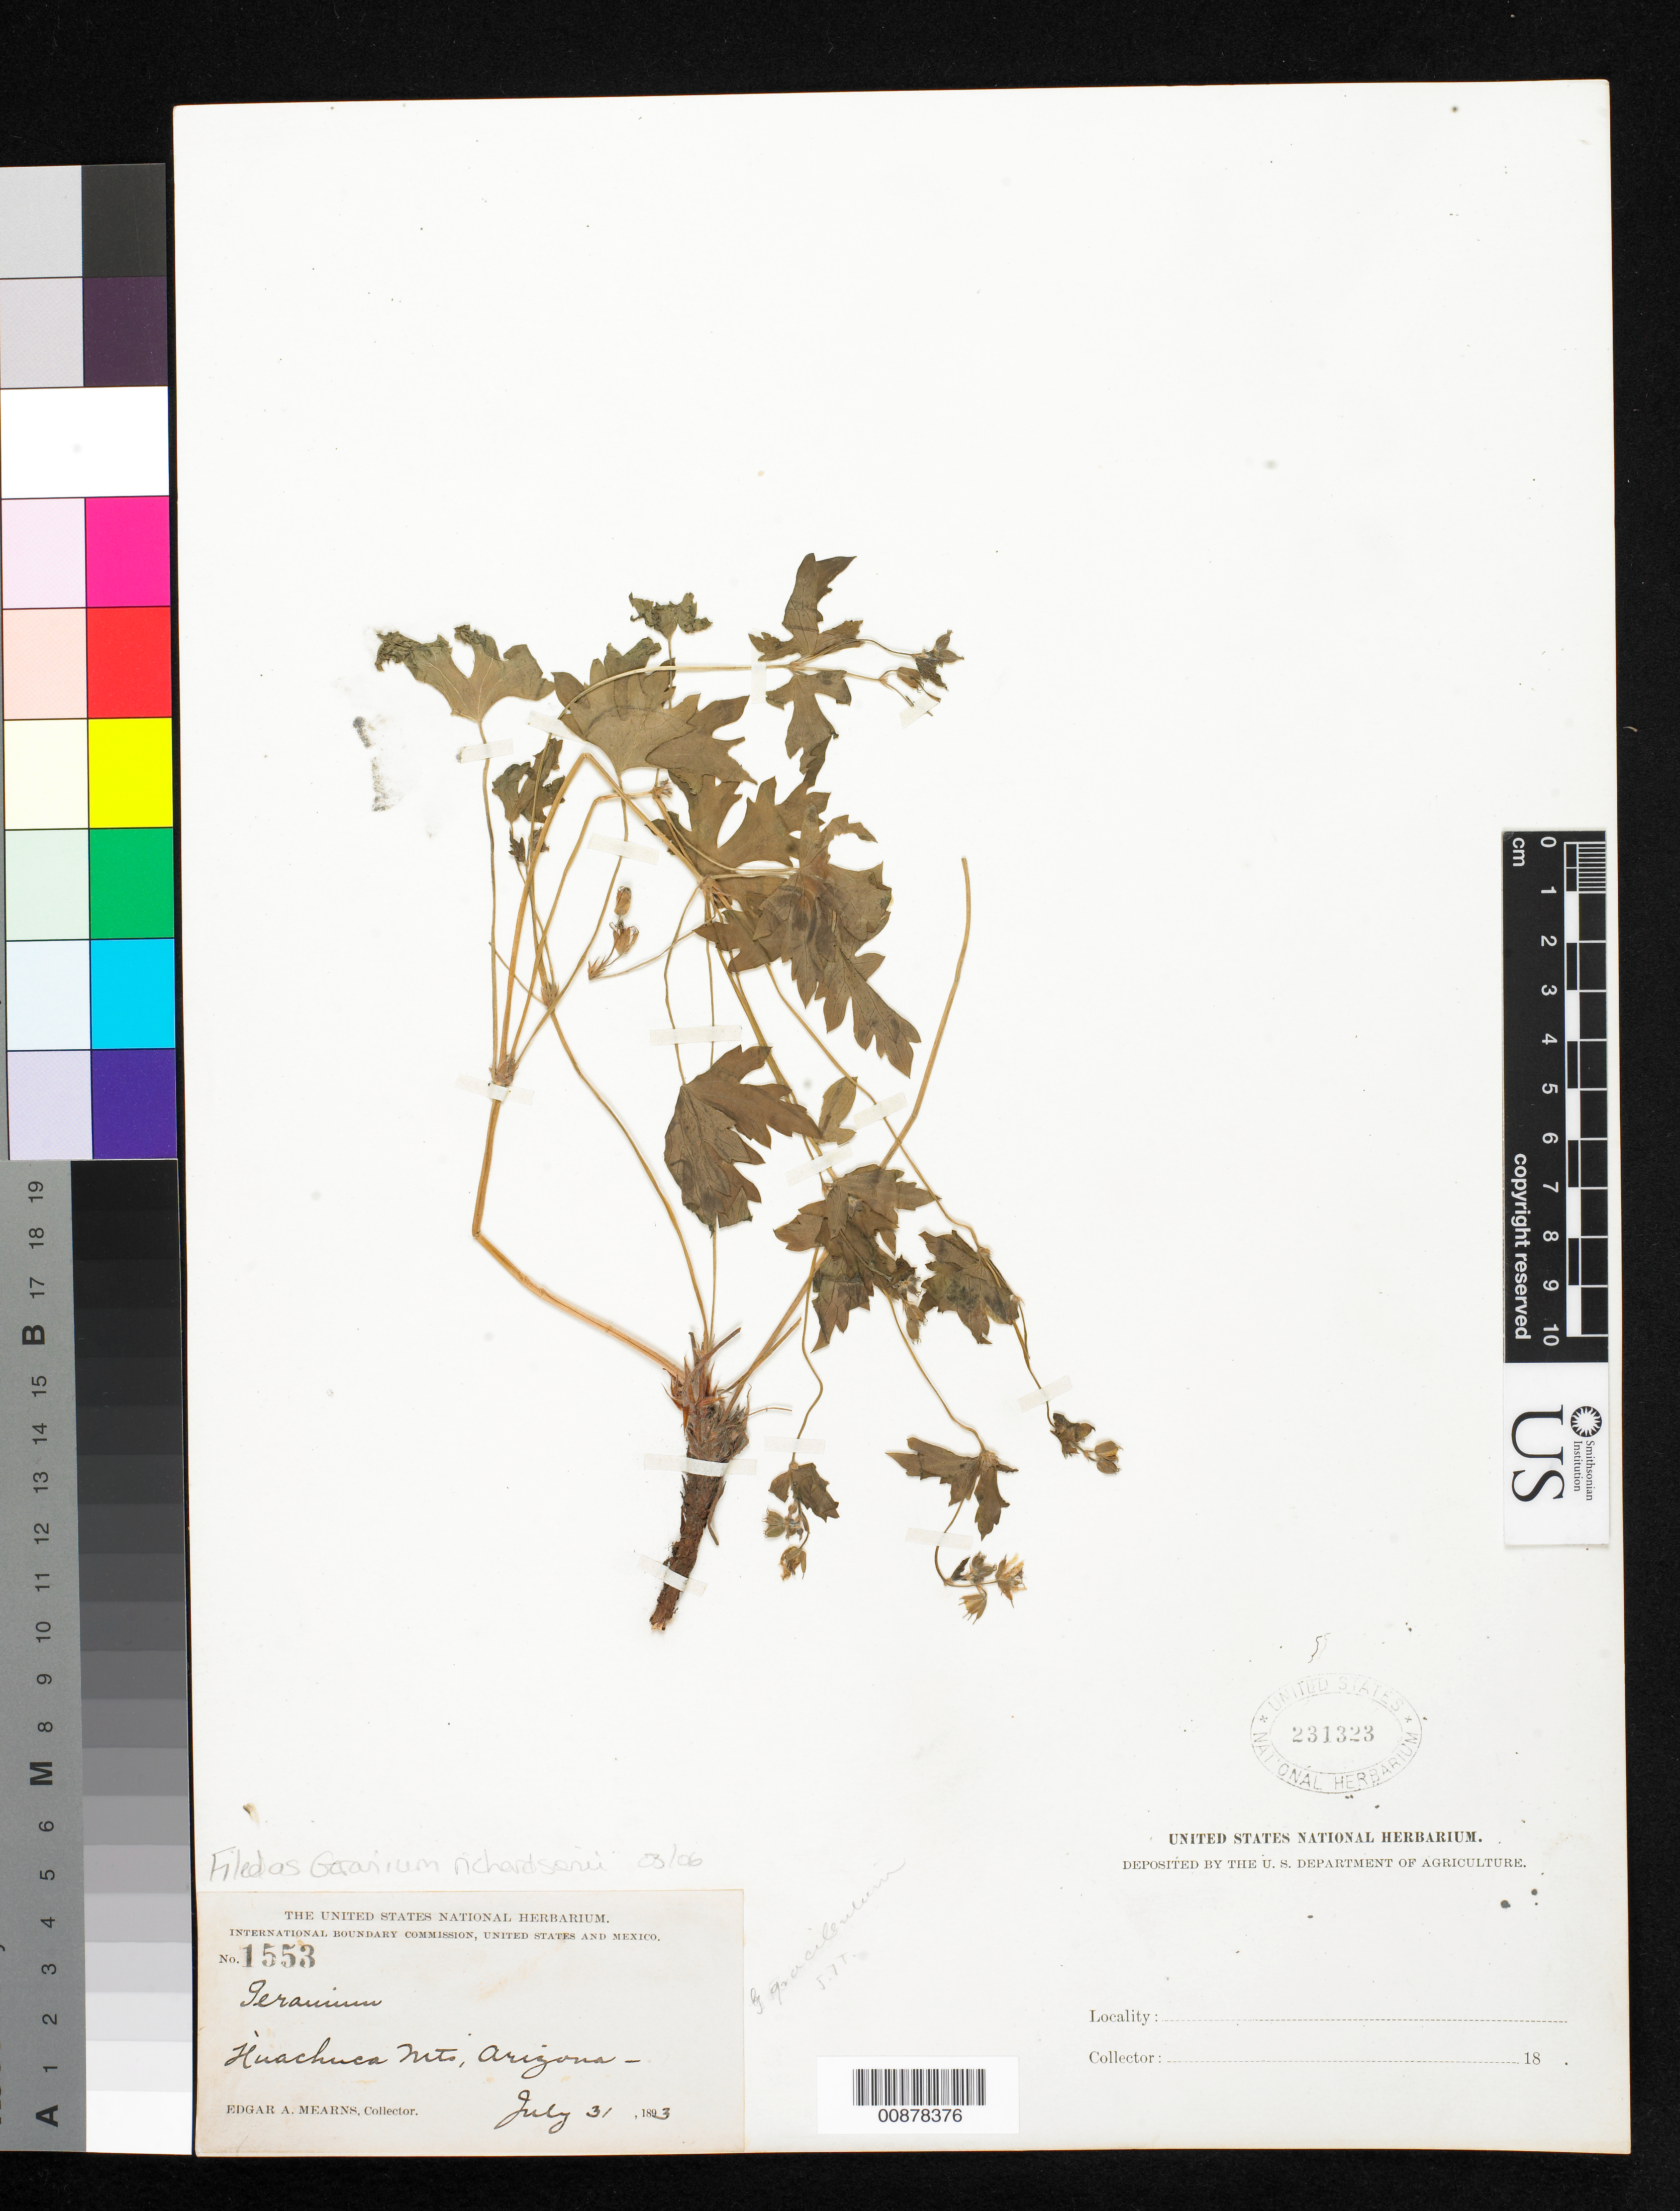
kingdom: Plantae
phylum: Tracheophyta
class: Magnoliopsida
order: Geraniales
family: Geraniaceae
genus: Geranium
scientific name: Geranium richardsonii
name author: Fisch. & Trautv.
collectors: E. A. Mearns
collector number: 1553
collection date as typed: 31 Jul 1893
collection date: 1893-07-31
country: United States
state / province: Arizona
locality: Huachuca Mts.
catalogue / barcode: US 231323